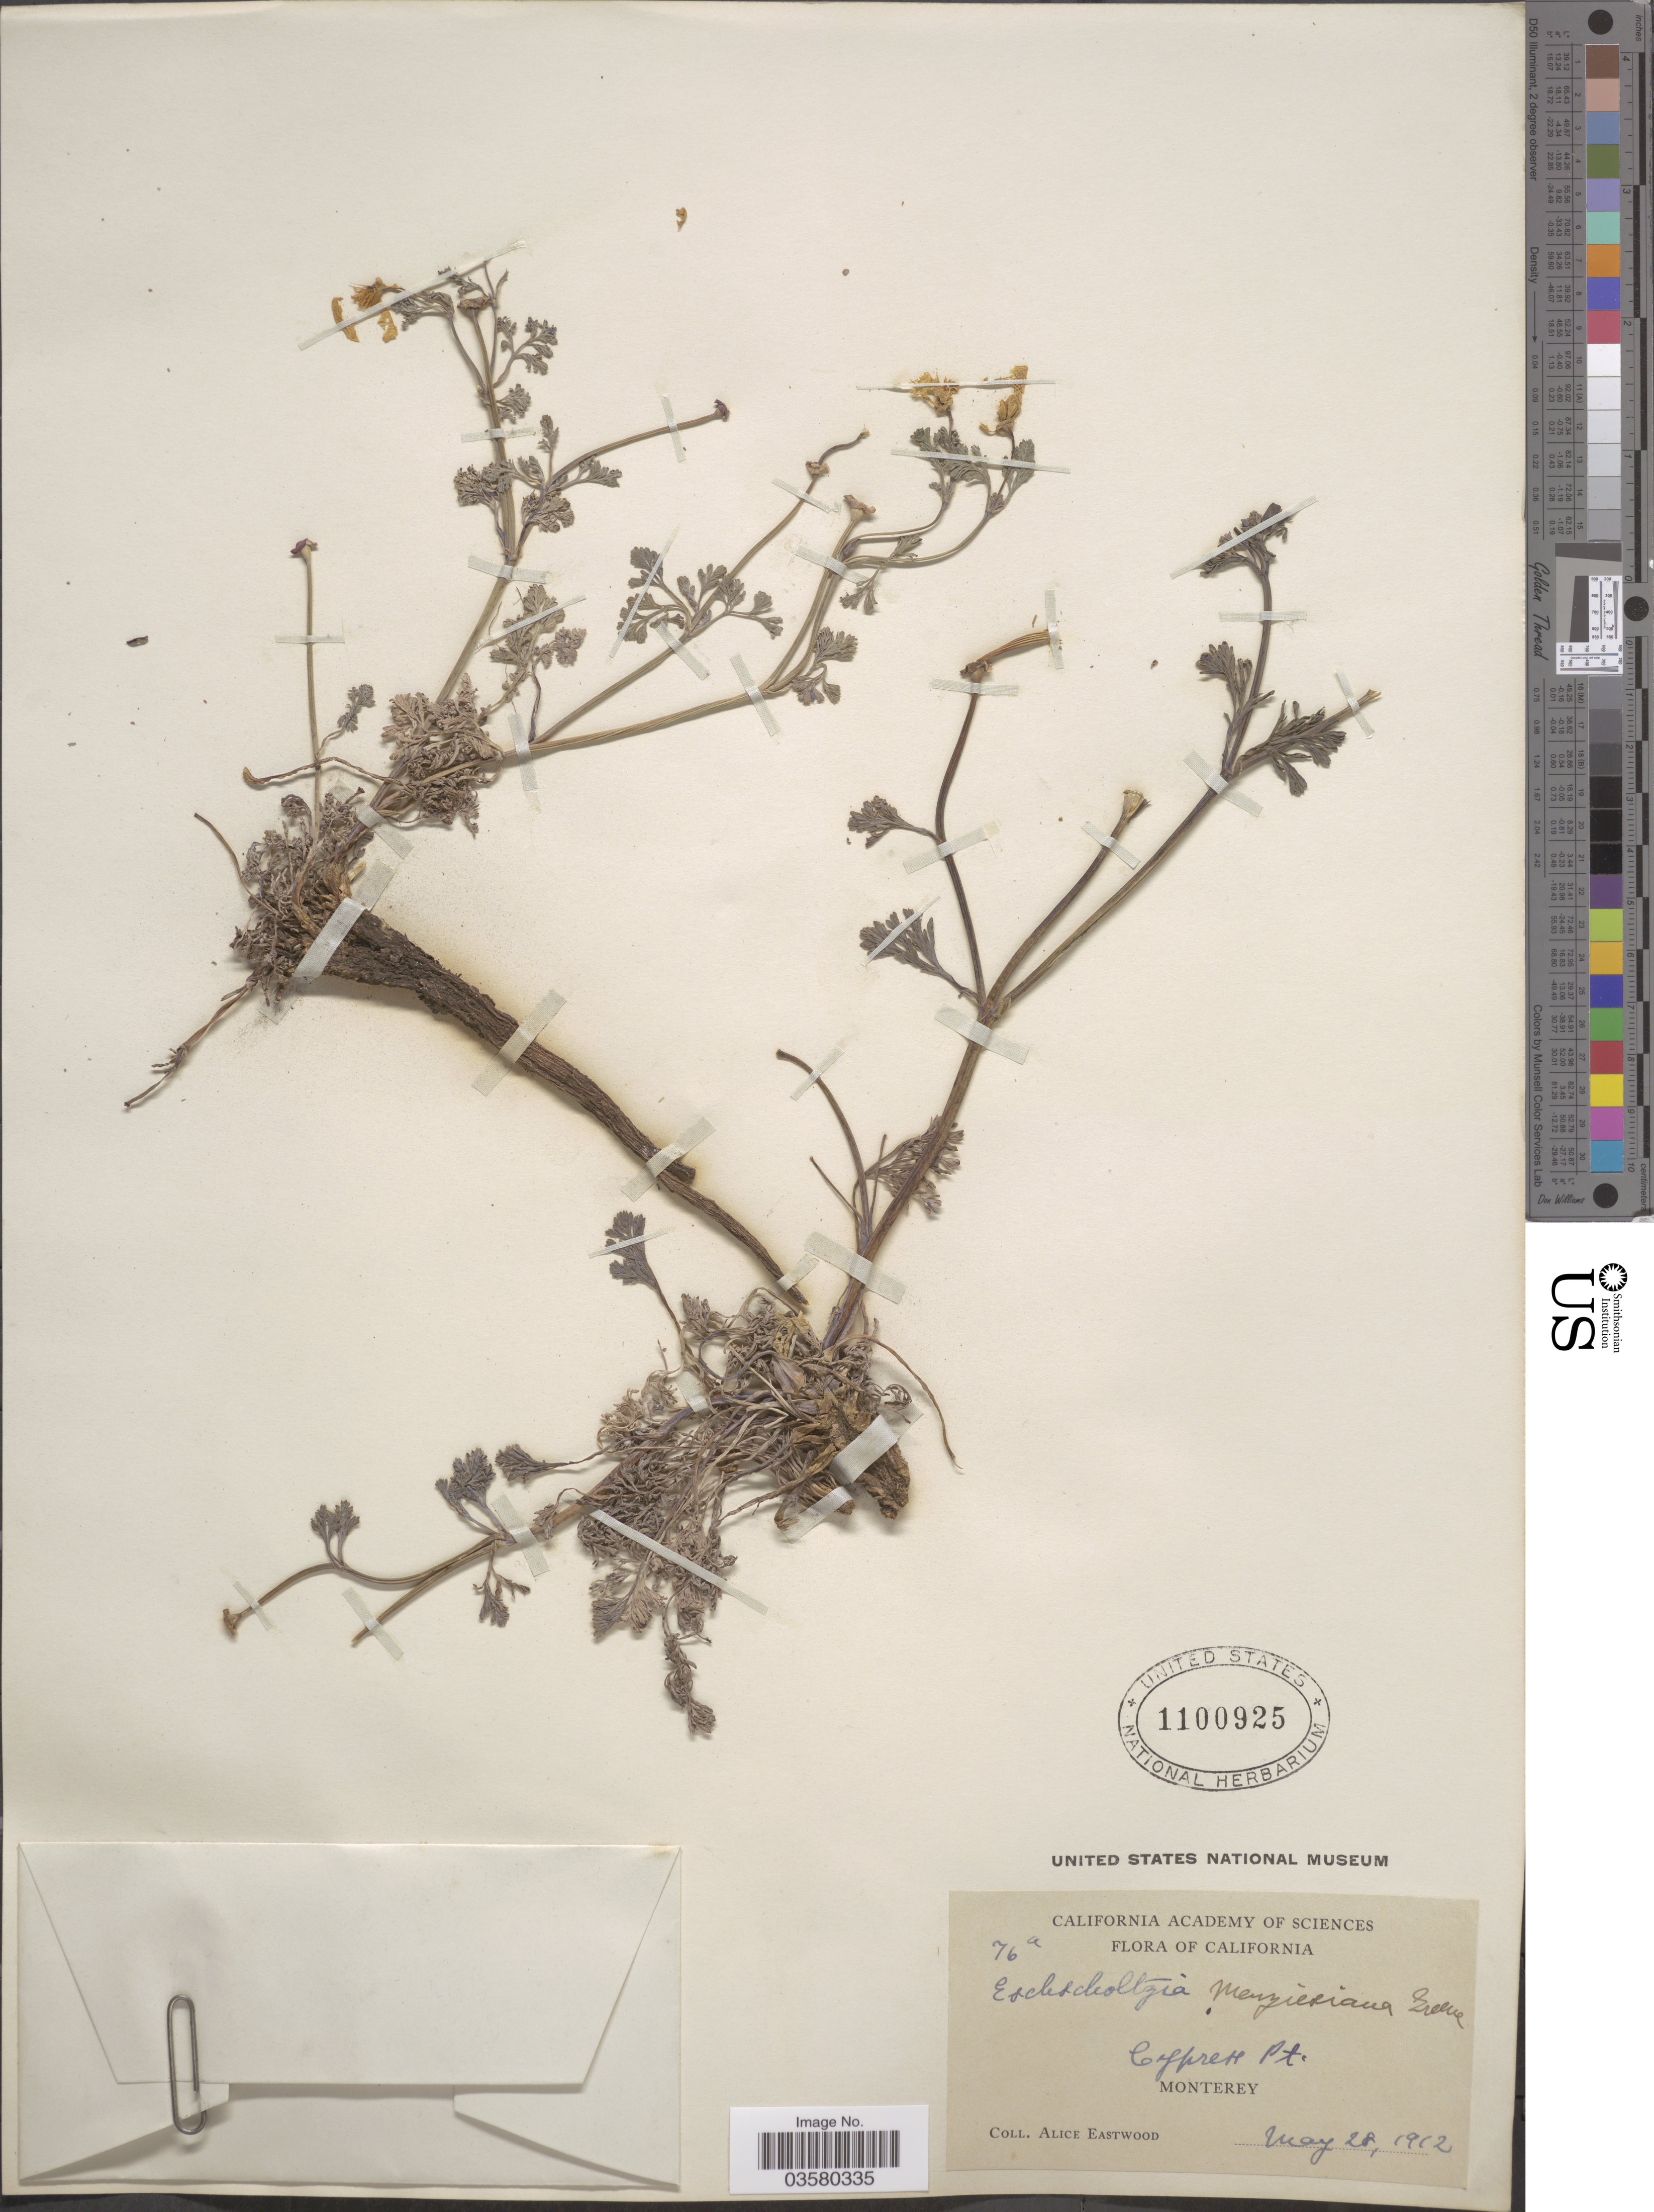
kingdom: Plantae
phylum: Tracheophyta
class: Magnoliopsida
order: Ranunculales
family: Papaveraceae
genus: Eschscholzia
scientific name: Eschscholzia californica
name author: Cham.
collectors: A. Eastwood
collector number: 76a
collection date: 1912-05-28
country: United States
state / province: California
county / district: Monterey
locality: Cypress Pt. Monterey.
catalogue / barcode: US 1100925